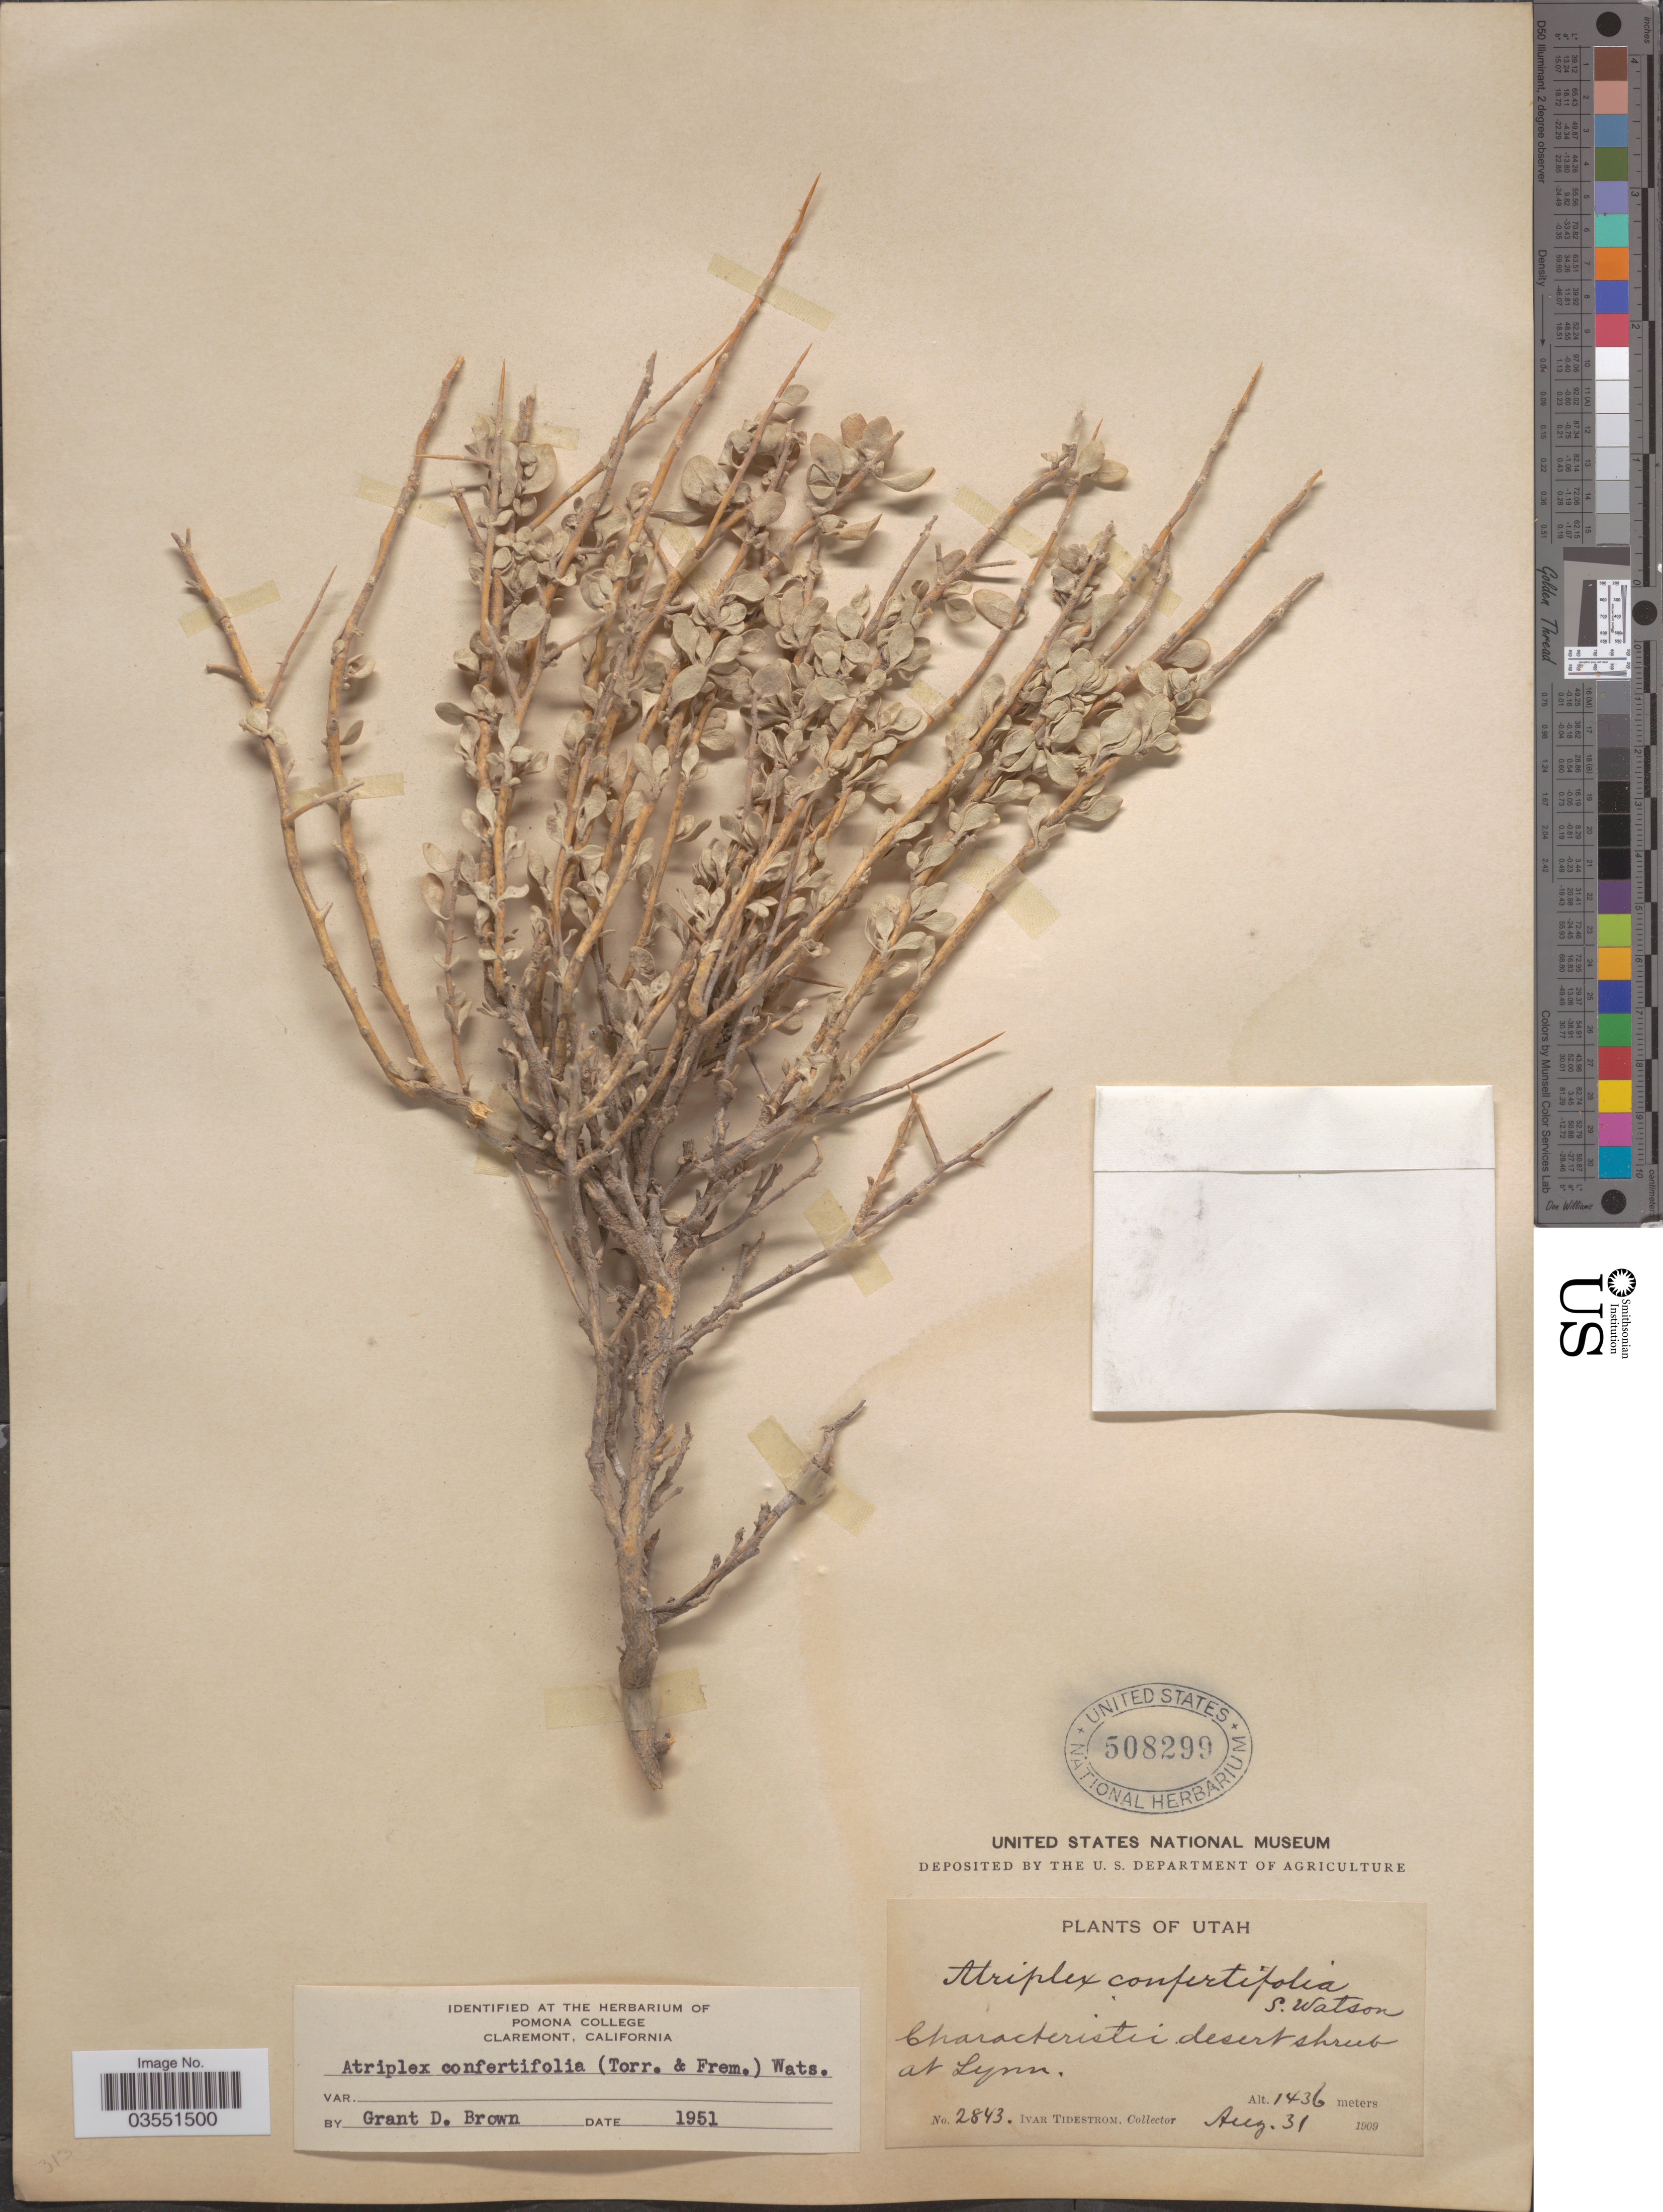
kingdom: Plantae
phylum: Tracheophyta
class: Magnoliopsida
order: Caryophyllales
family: Amaranthaceae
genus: Atriplex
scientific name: Atriplex confertifolia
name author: (Torr. & Frém.) S. Watson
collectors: I. F. Tidestrom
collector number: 2843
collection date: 1909-08-31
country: United States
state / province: Utah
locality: Lynn.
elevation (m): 1436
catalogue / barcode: US 508299